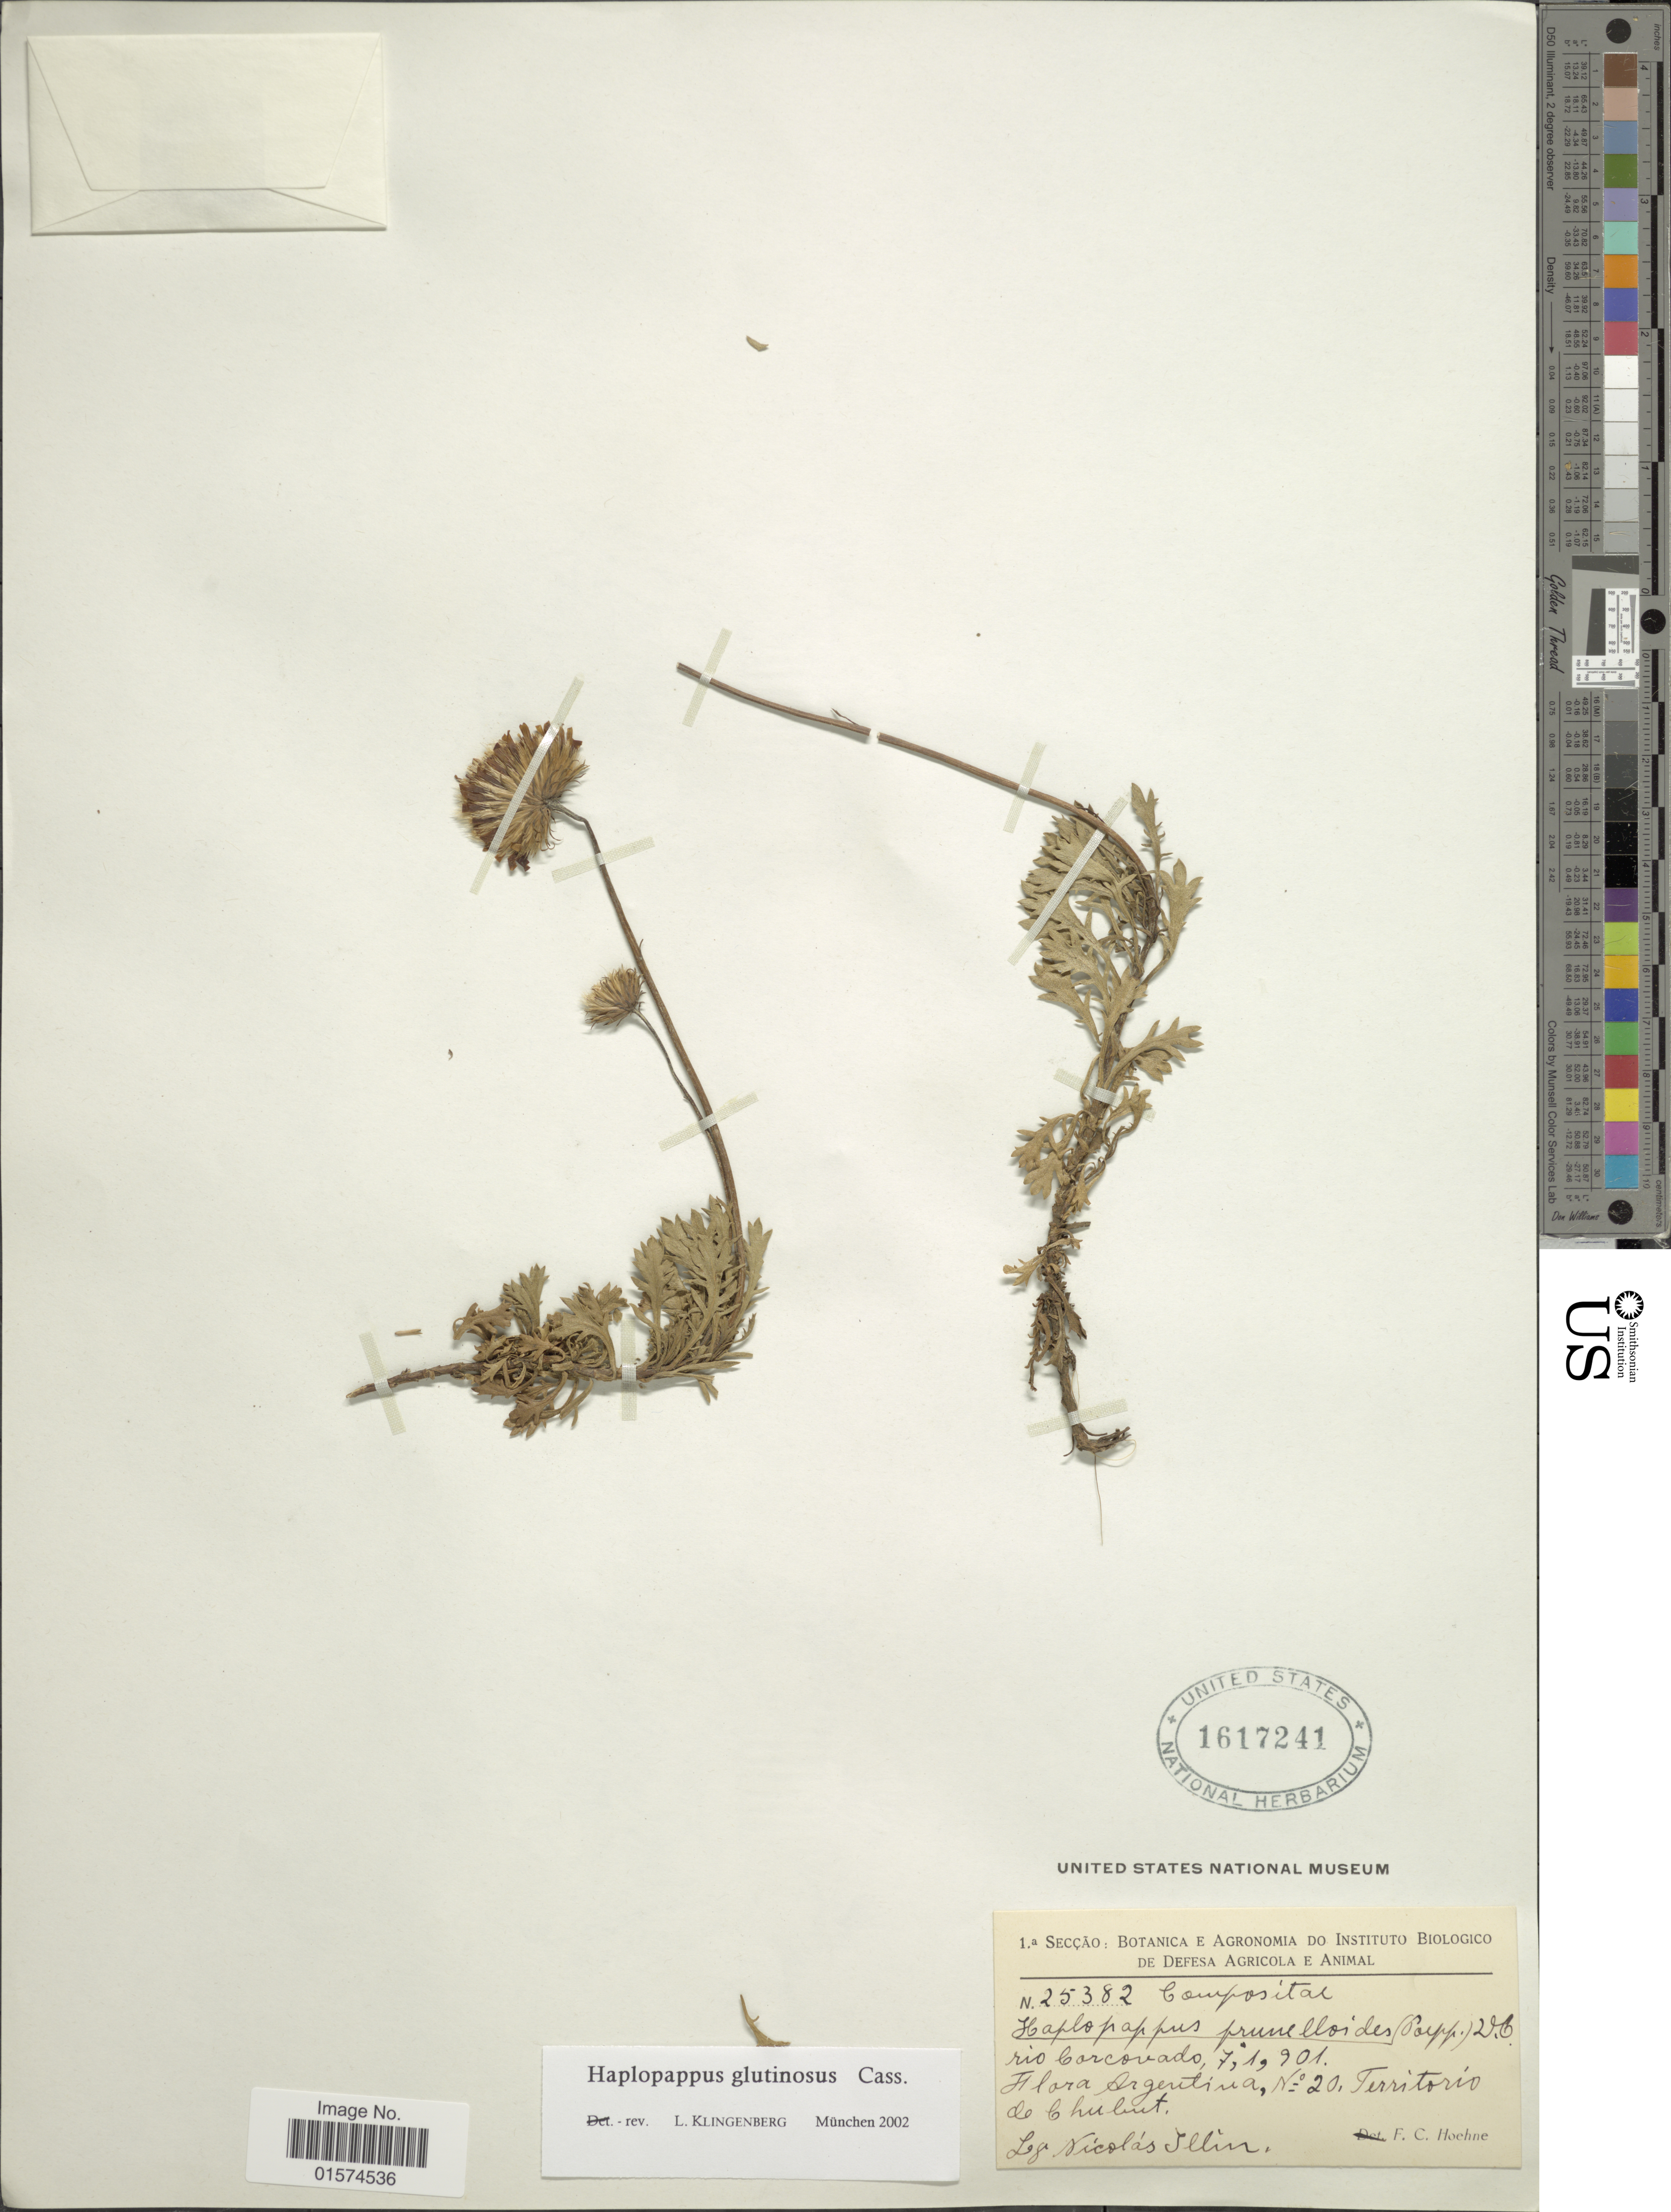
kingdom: Plantae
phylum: Tracheophyta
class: Magnoliopsida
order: Asterales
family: Asteraceae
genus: Haplopappus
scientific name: Haplopappus glutinosus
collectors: N. Illin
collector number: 25382/20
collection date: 1901-01-07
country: Argentina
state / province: Chubut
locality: Rio Corcovado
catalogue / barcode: US 1617241